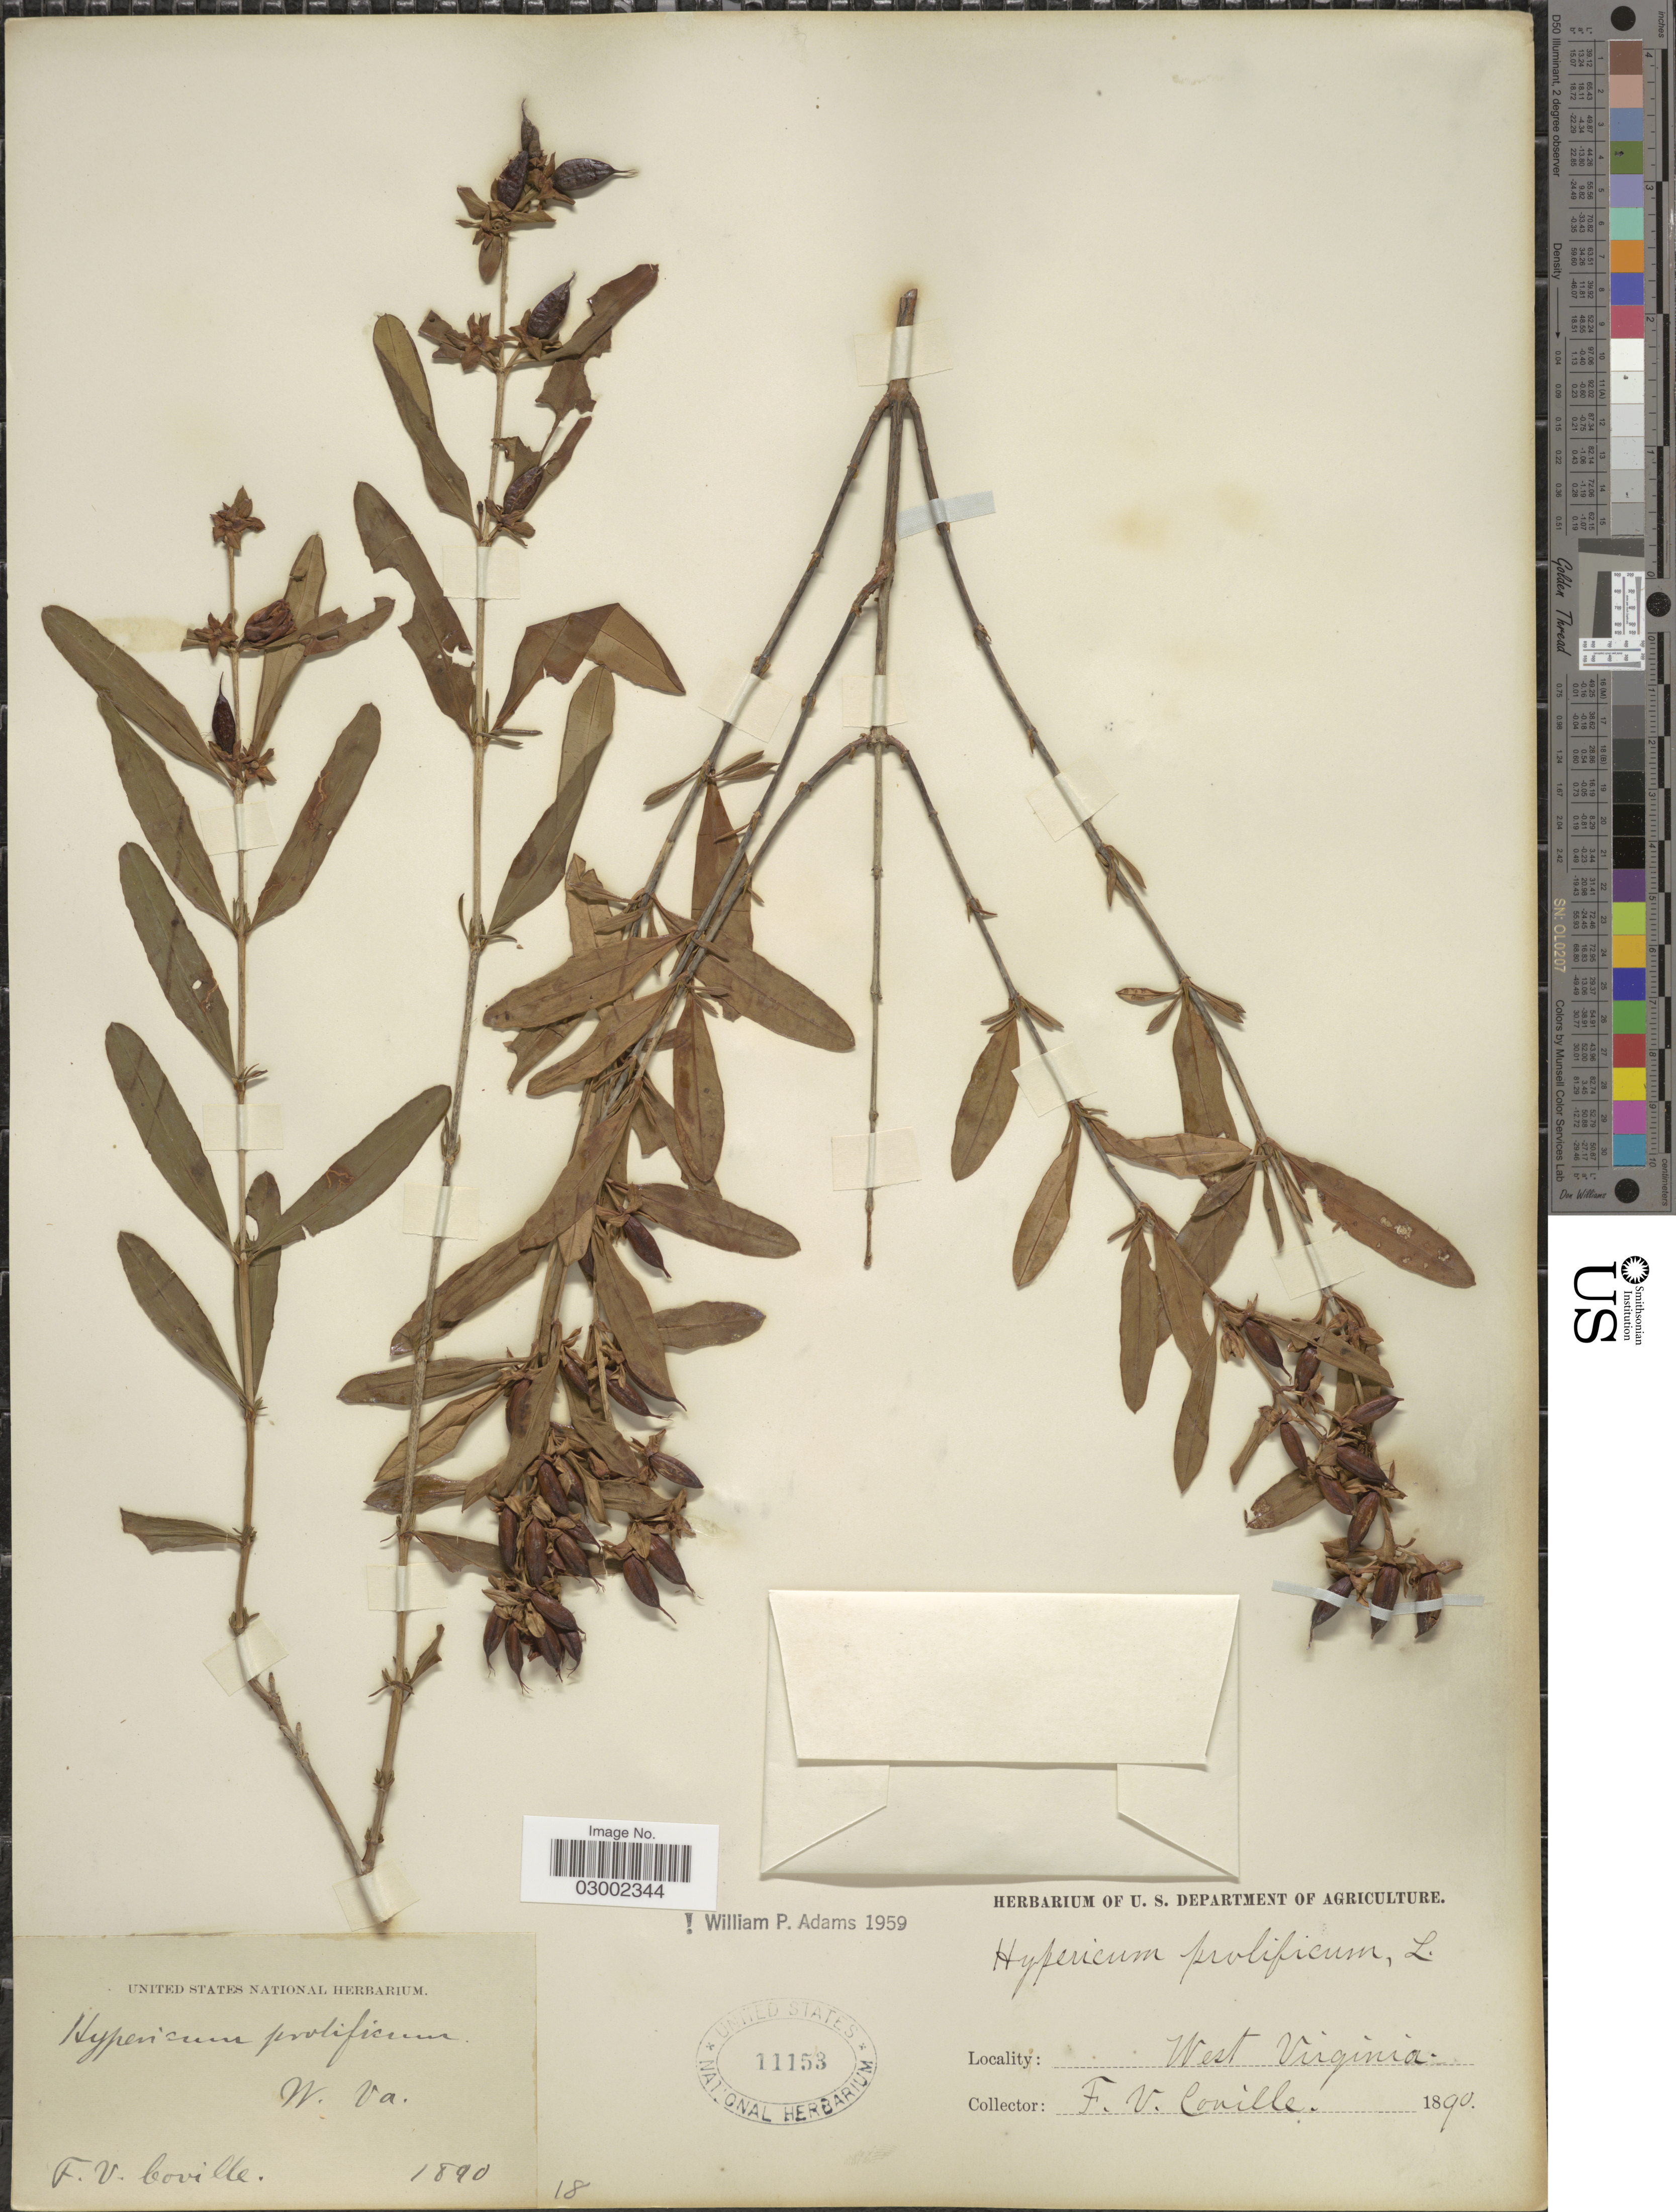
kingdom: Plantae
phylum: Tracheophyta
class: Magnoliopsida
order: Malpighiales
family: Hypericaceae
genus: Hypericum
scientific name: Hypericum prolificum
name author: L.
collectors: F. V. Coville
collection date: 1890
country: United States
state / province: West Virginia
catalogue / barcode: US 11153